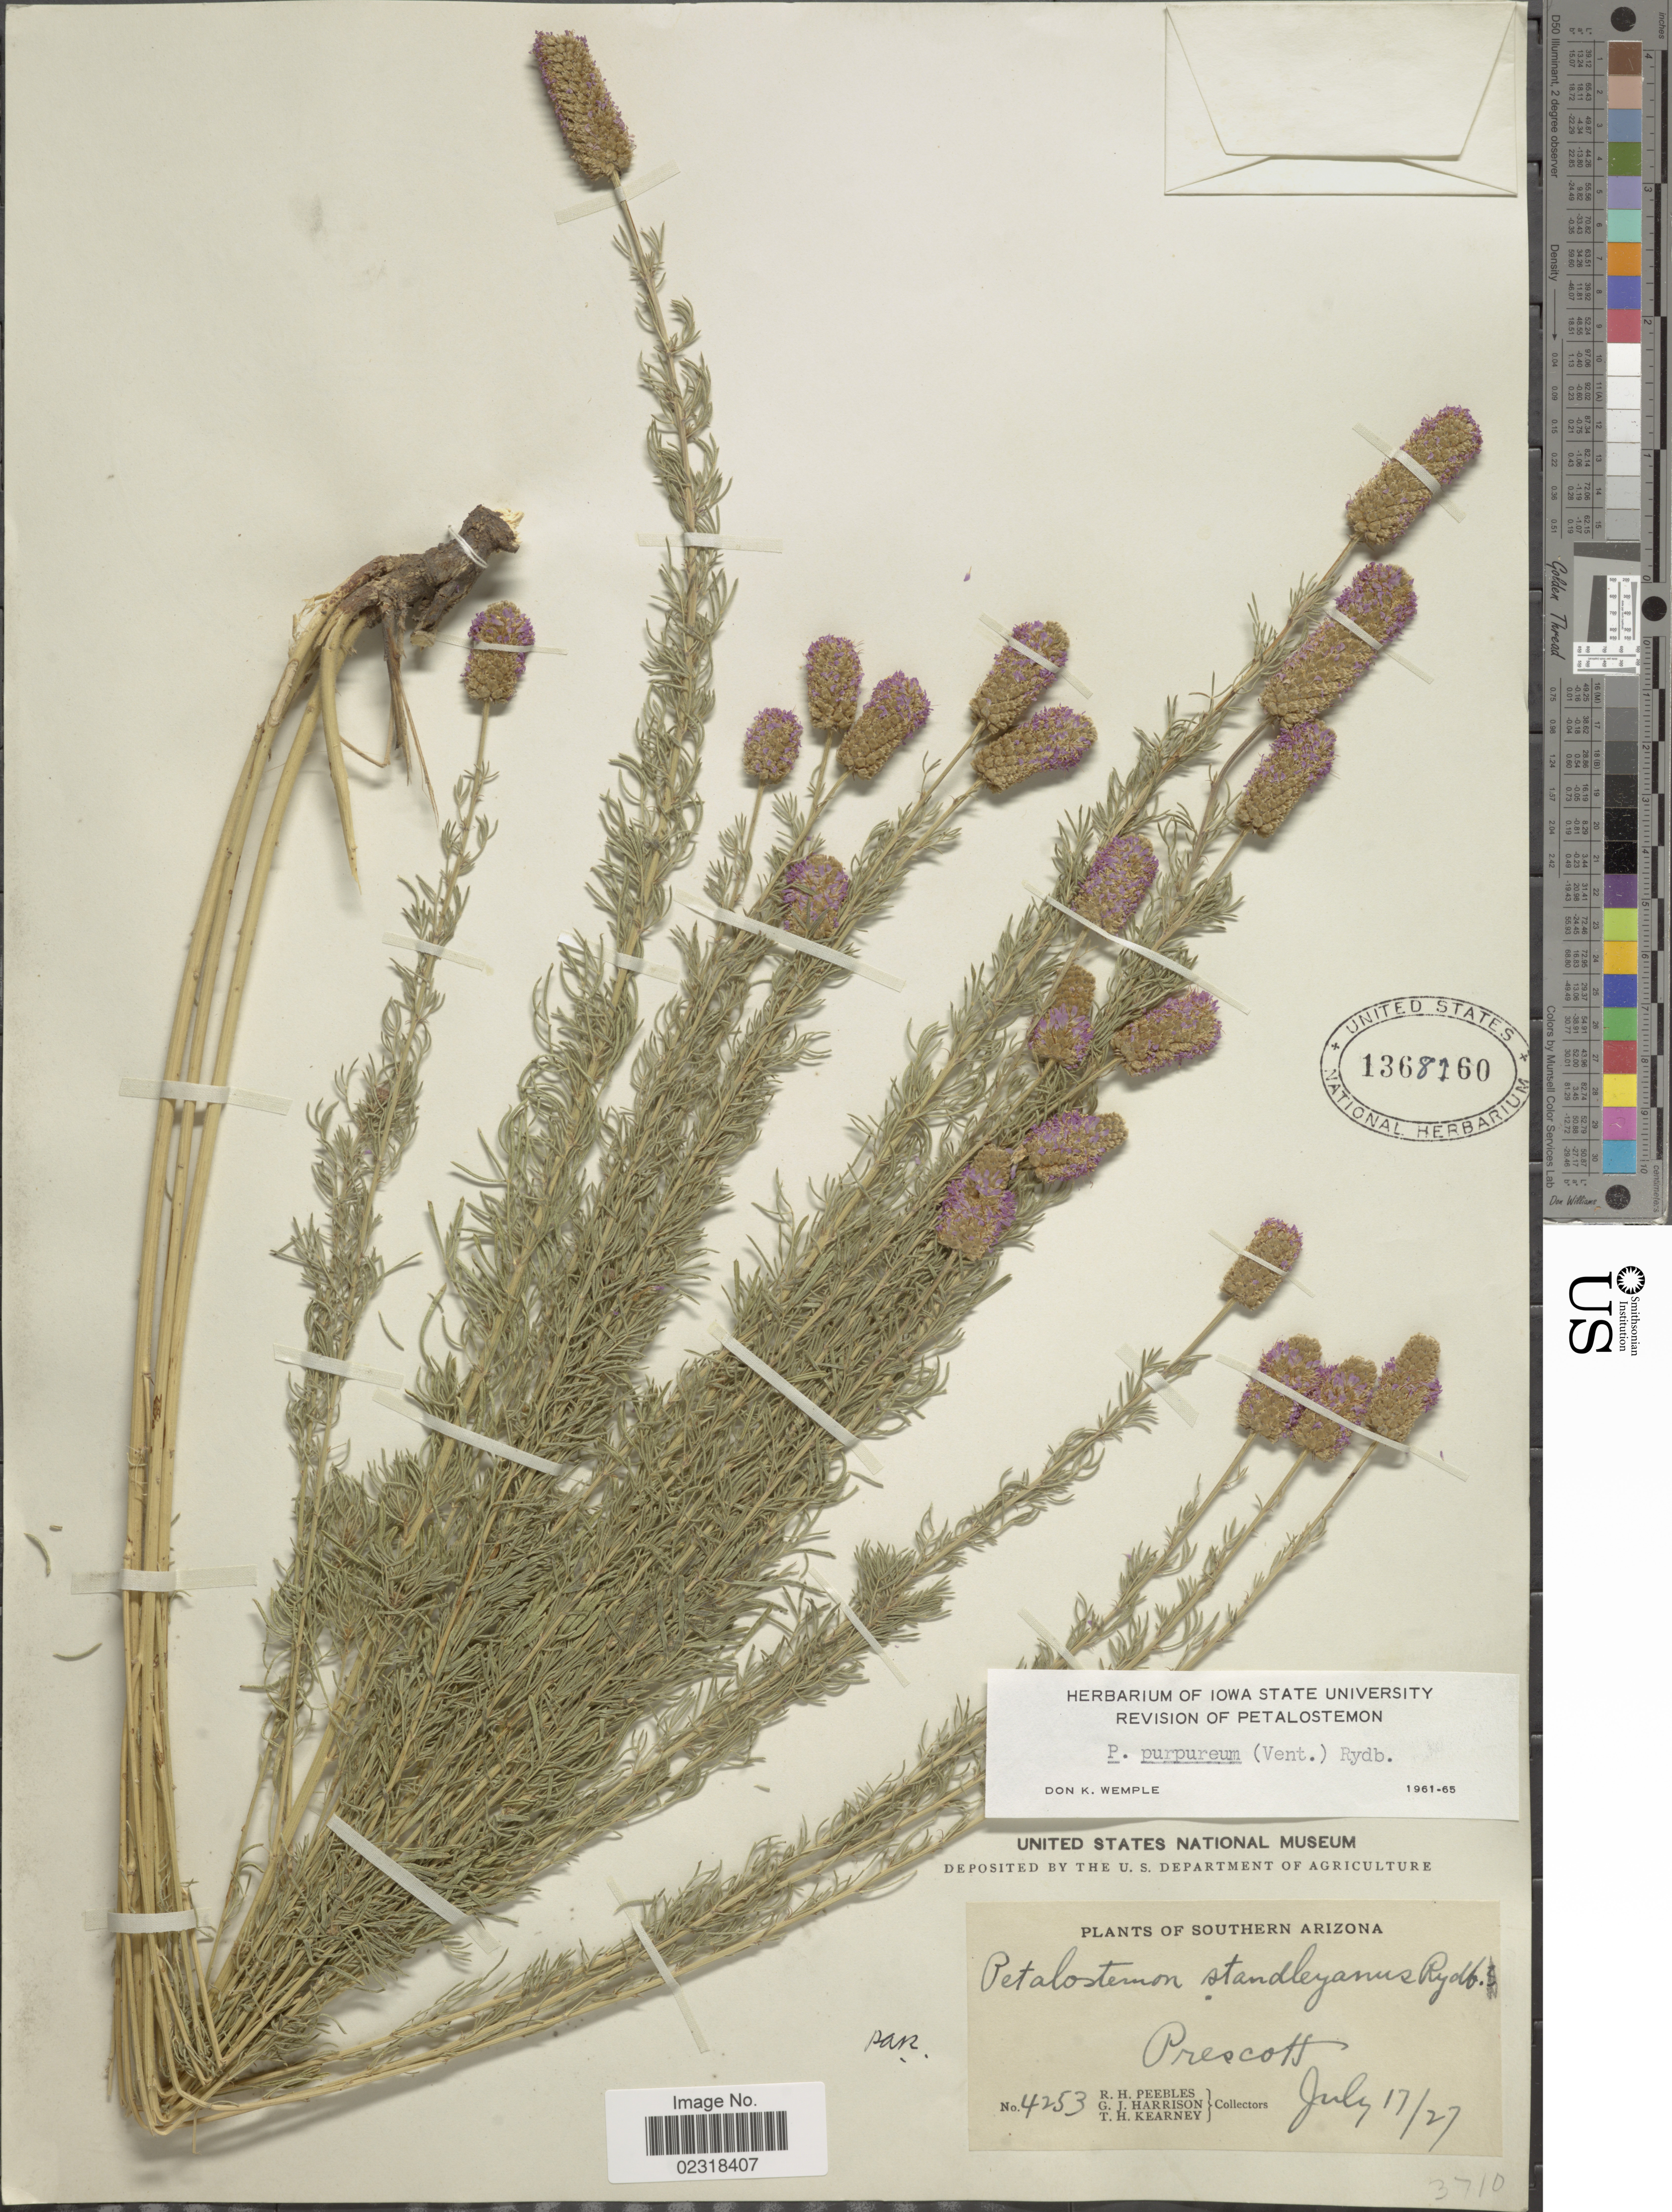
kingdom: Plantae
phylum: Tracheophyta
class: Magnoliopsida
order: Fabales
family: Fabaceae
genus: Dalea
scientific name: Dalea purpurea var. purpurea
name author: Vent.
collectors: R. H. Peebles, G. J. Harrison & T. H. Kearney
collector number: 4253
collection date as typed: Transcribed d/m/y: 17/7/27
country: United States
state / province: Arizona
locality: Southern Arizona, Prescott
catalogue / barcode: US 1368160